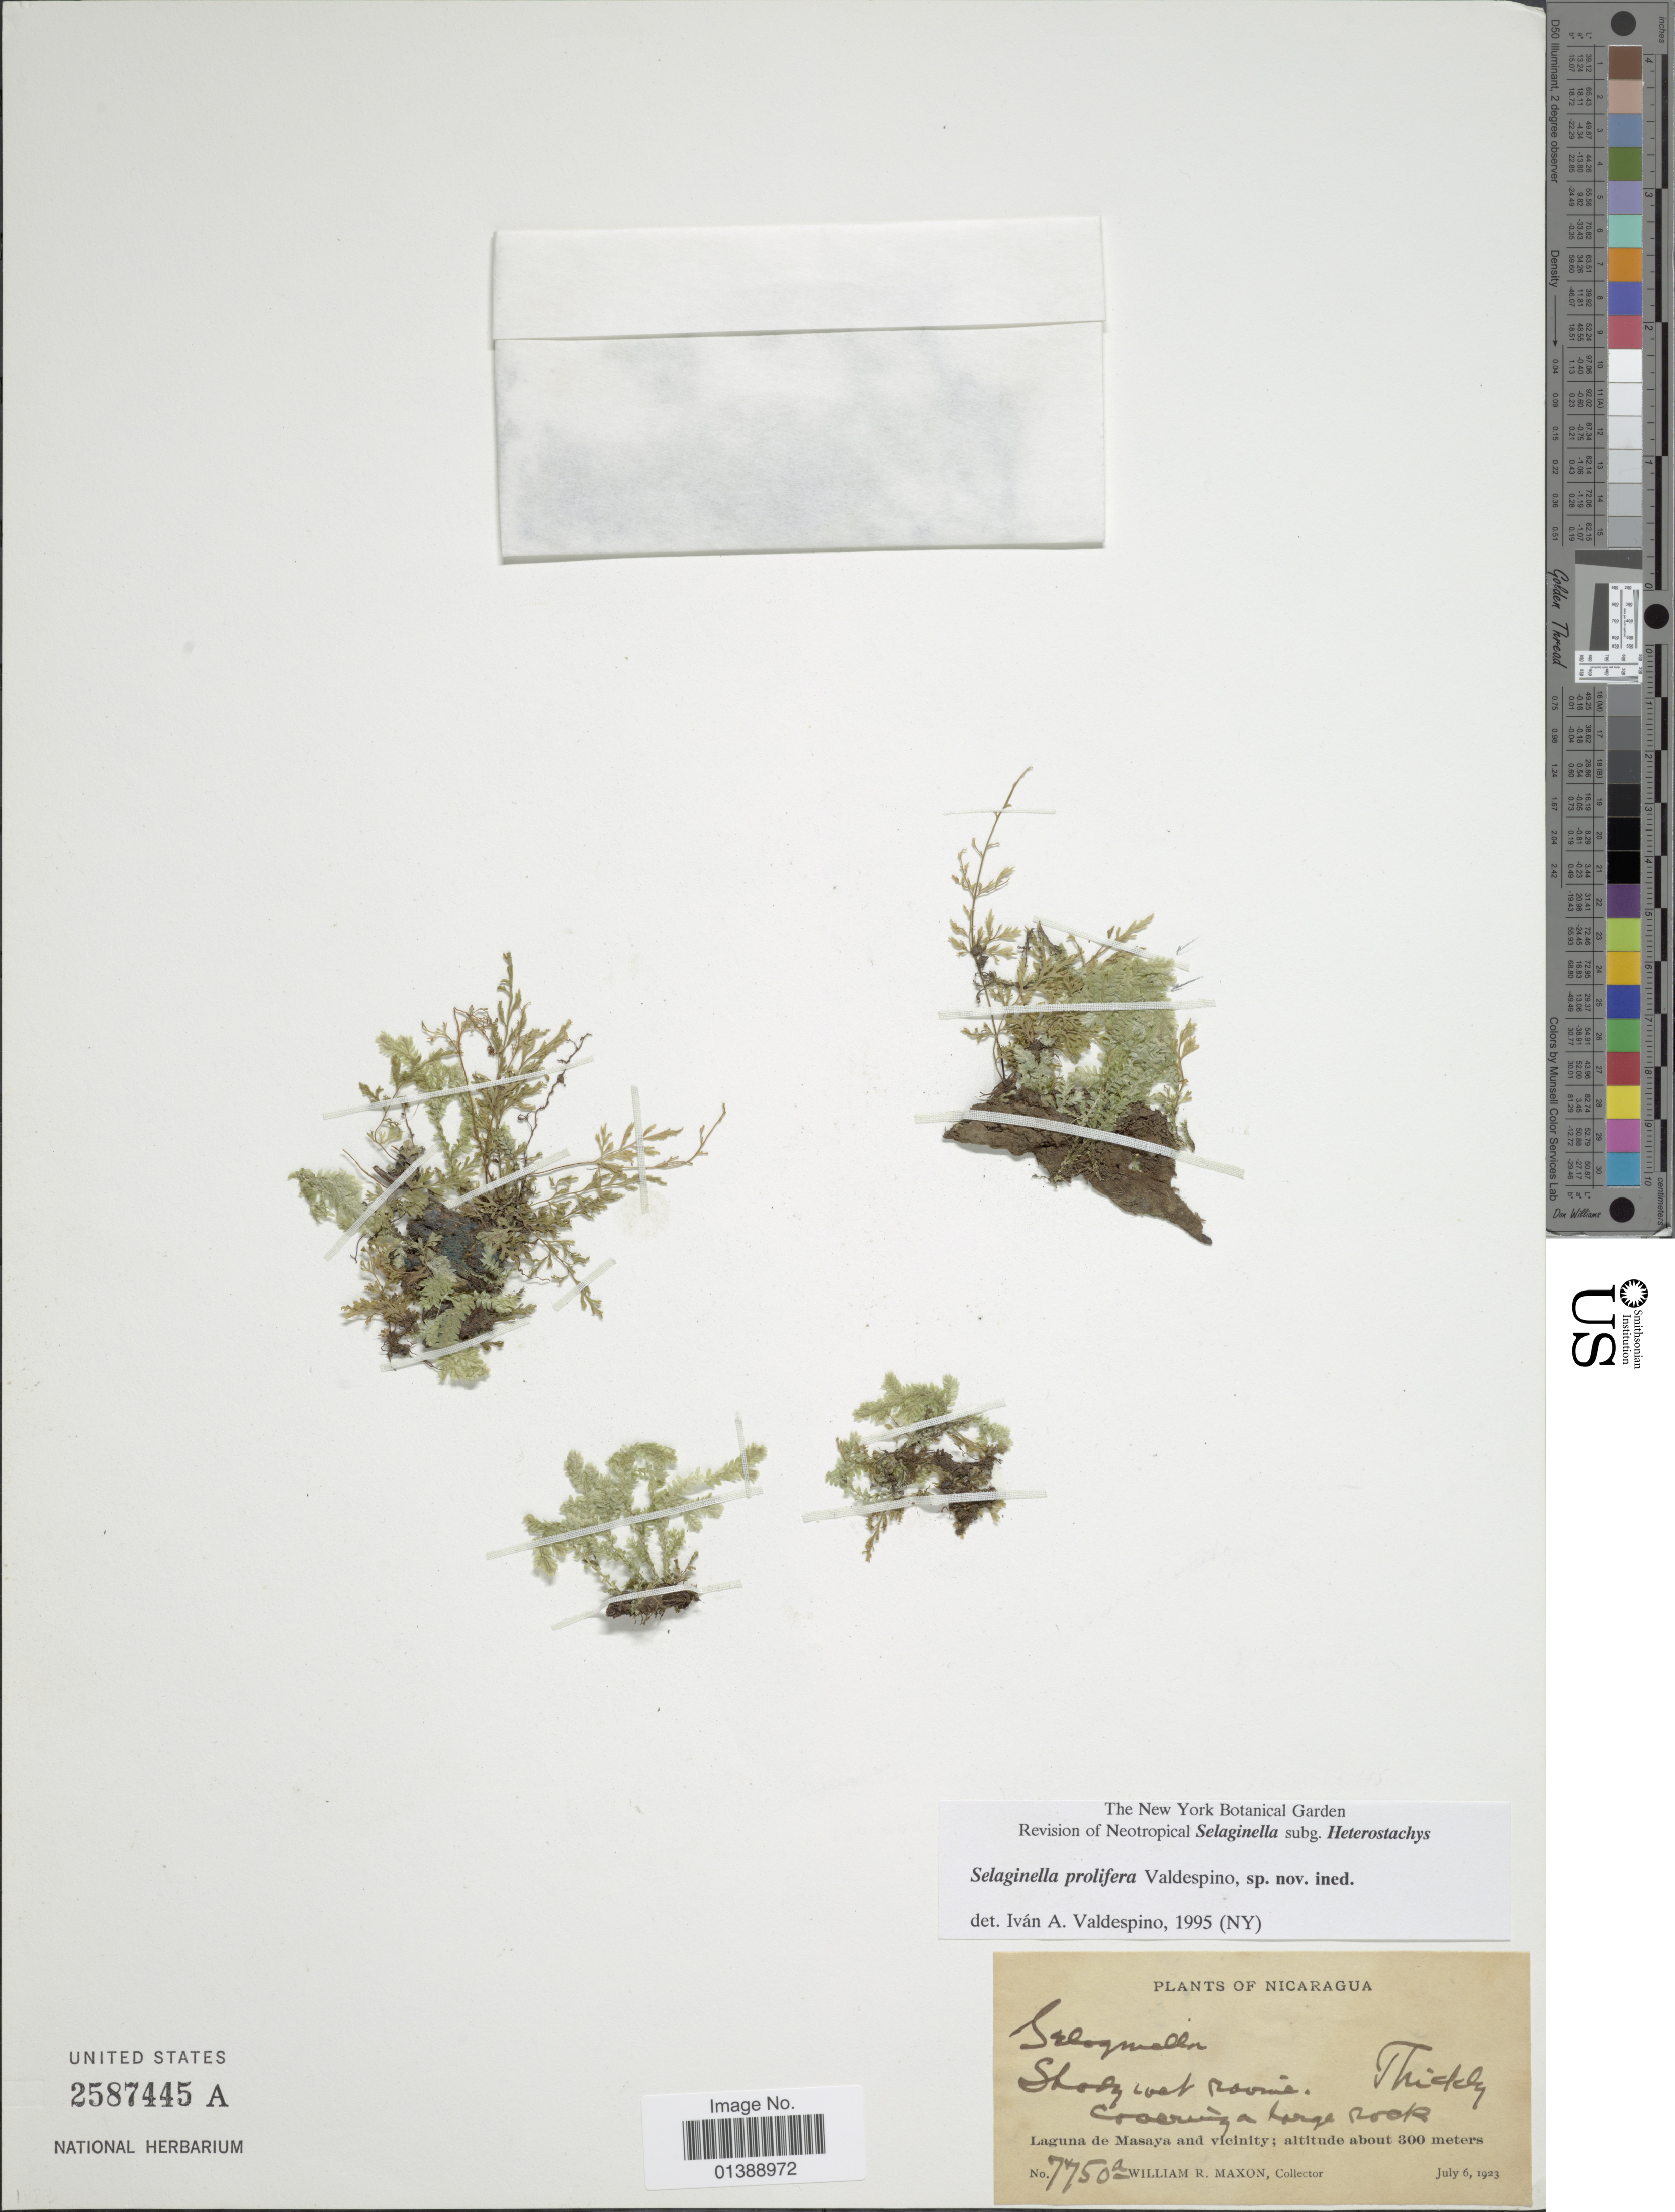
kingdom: Plantae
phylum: Tracheophyta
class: Lycopodiopsida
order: Selaginellales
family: Selaginellaceae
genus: Selaginella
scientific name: Selaginella prolifera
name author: Valdespino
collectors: W. R. Maxon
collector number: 7750a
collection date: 1923-07-06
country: Nicaragua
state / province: Masaya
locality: Laguna de Masaya and vicinity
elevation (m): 300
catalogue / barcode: US 2587445A